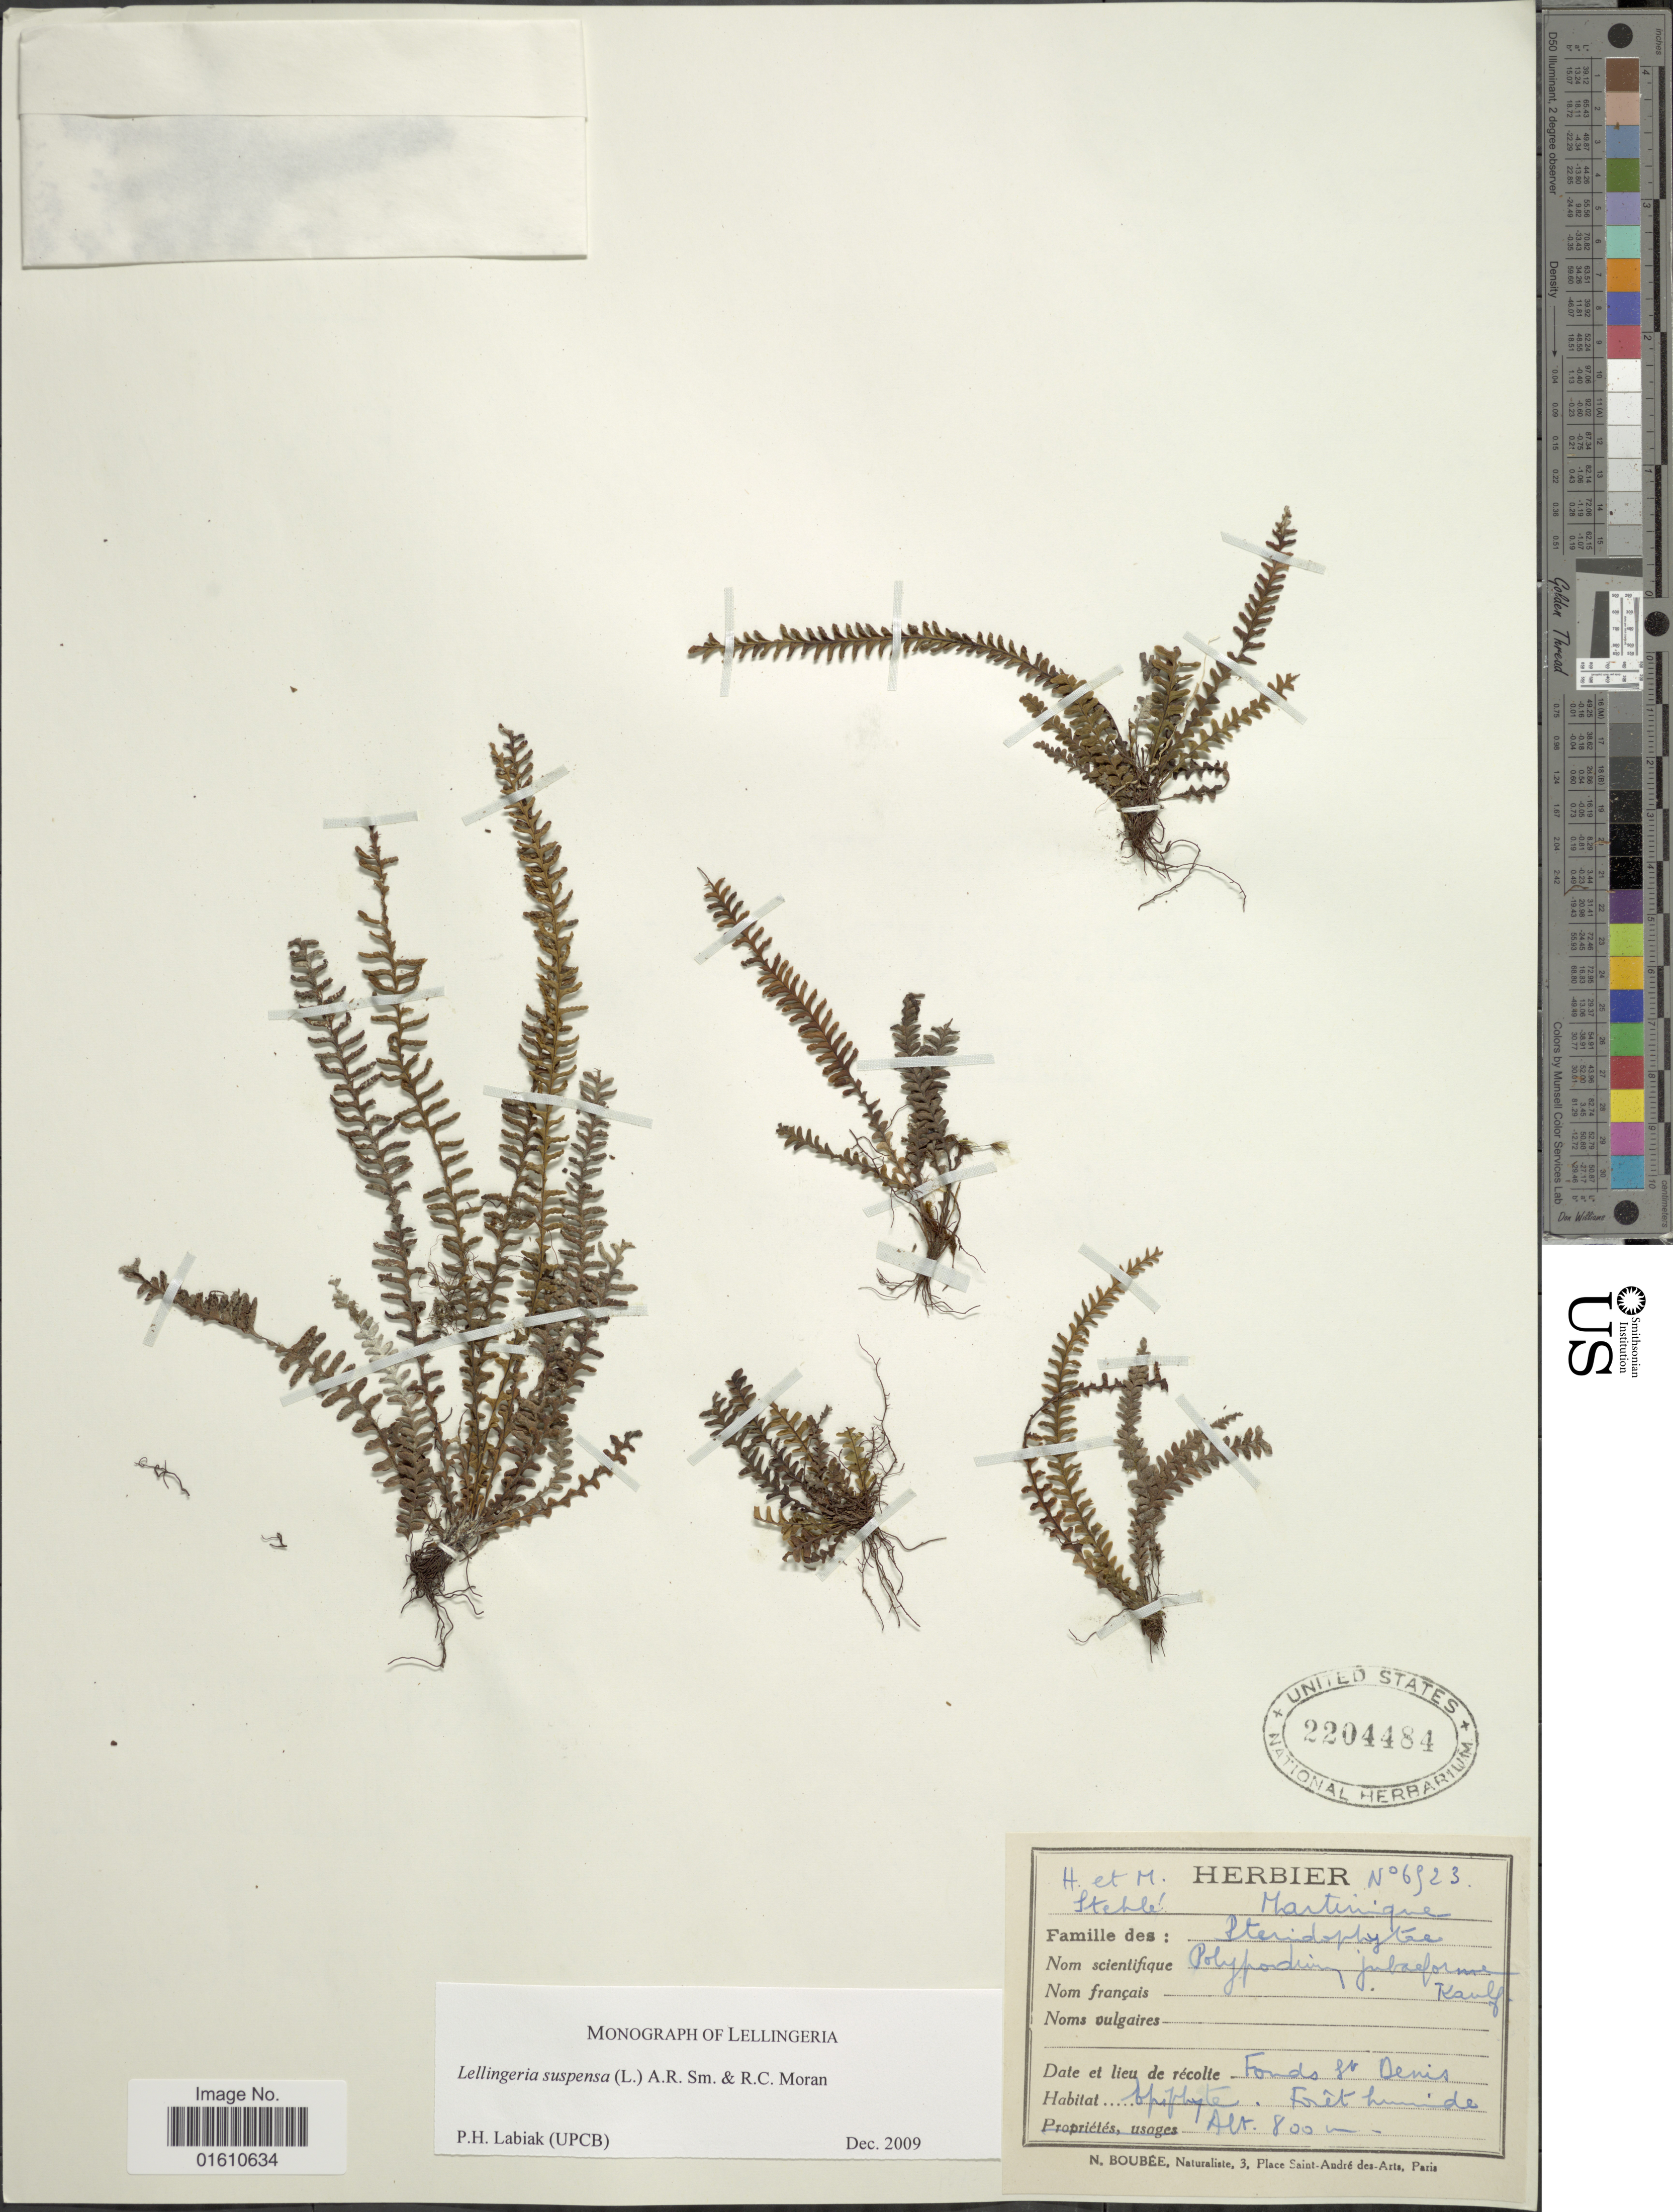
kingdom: Plantae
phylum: Tracheophyta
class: Polypodiopsida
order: Polypodiales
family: Polypodiaceae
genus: Lellingeria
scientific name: Lellingeria suspensa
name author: (L.) A.R. Sm. & R.C. Moran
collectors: H. Stehlé & M. Stehlé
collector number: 6523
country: Martinique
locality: Fonds fr Denis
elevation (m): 800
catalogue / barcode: US 2204484